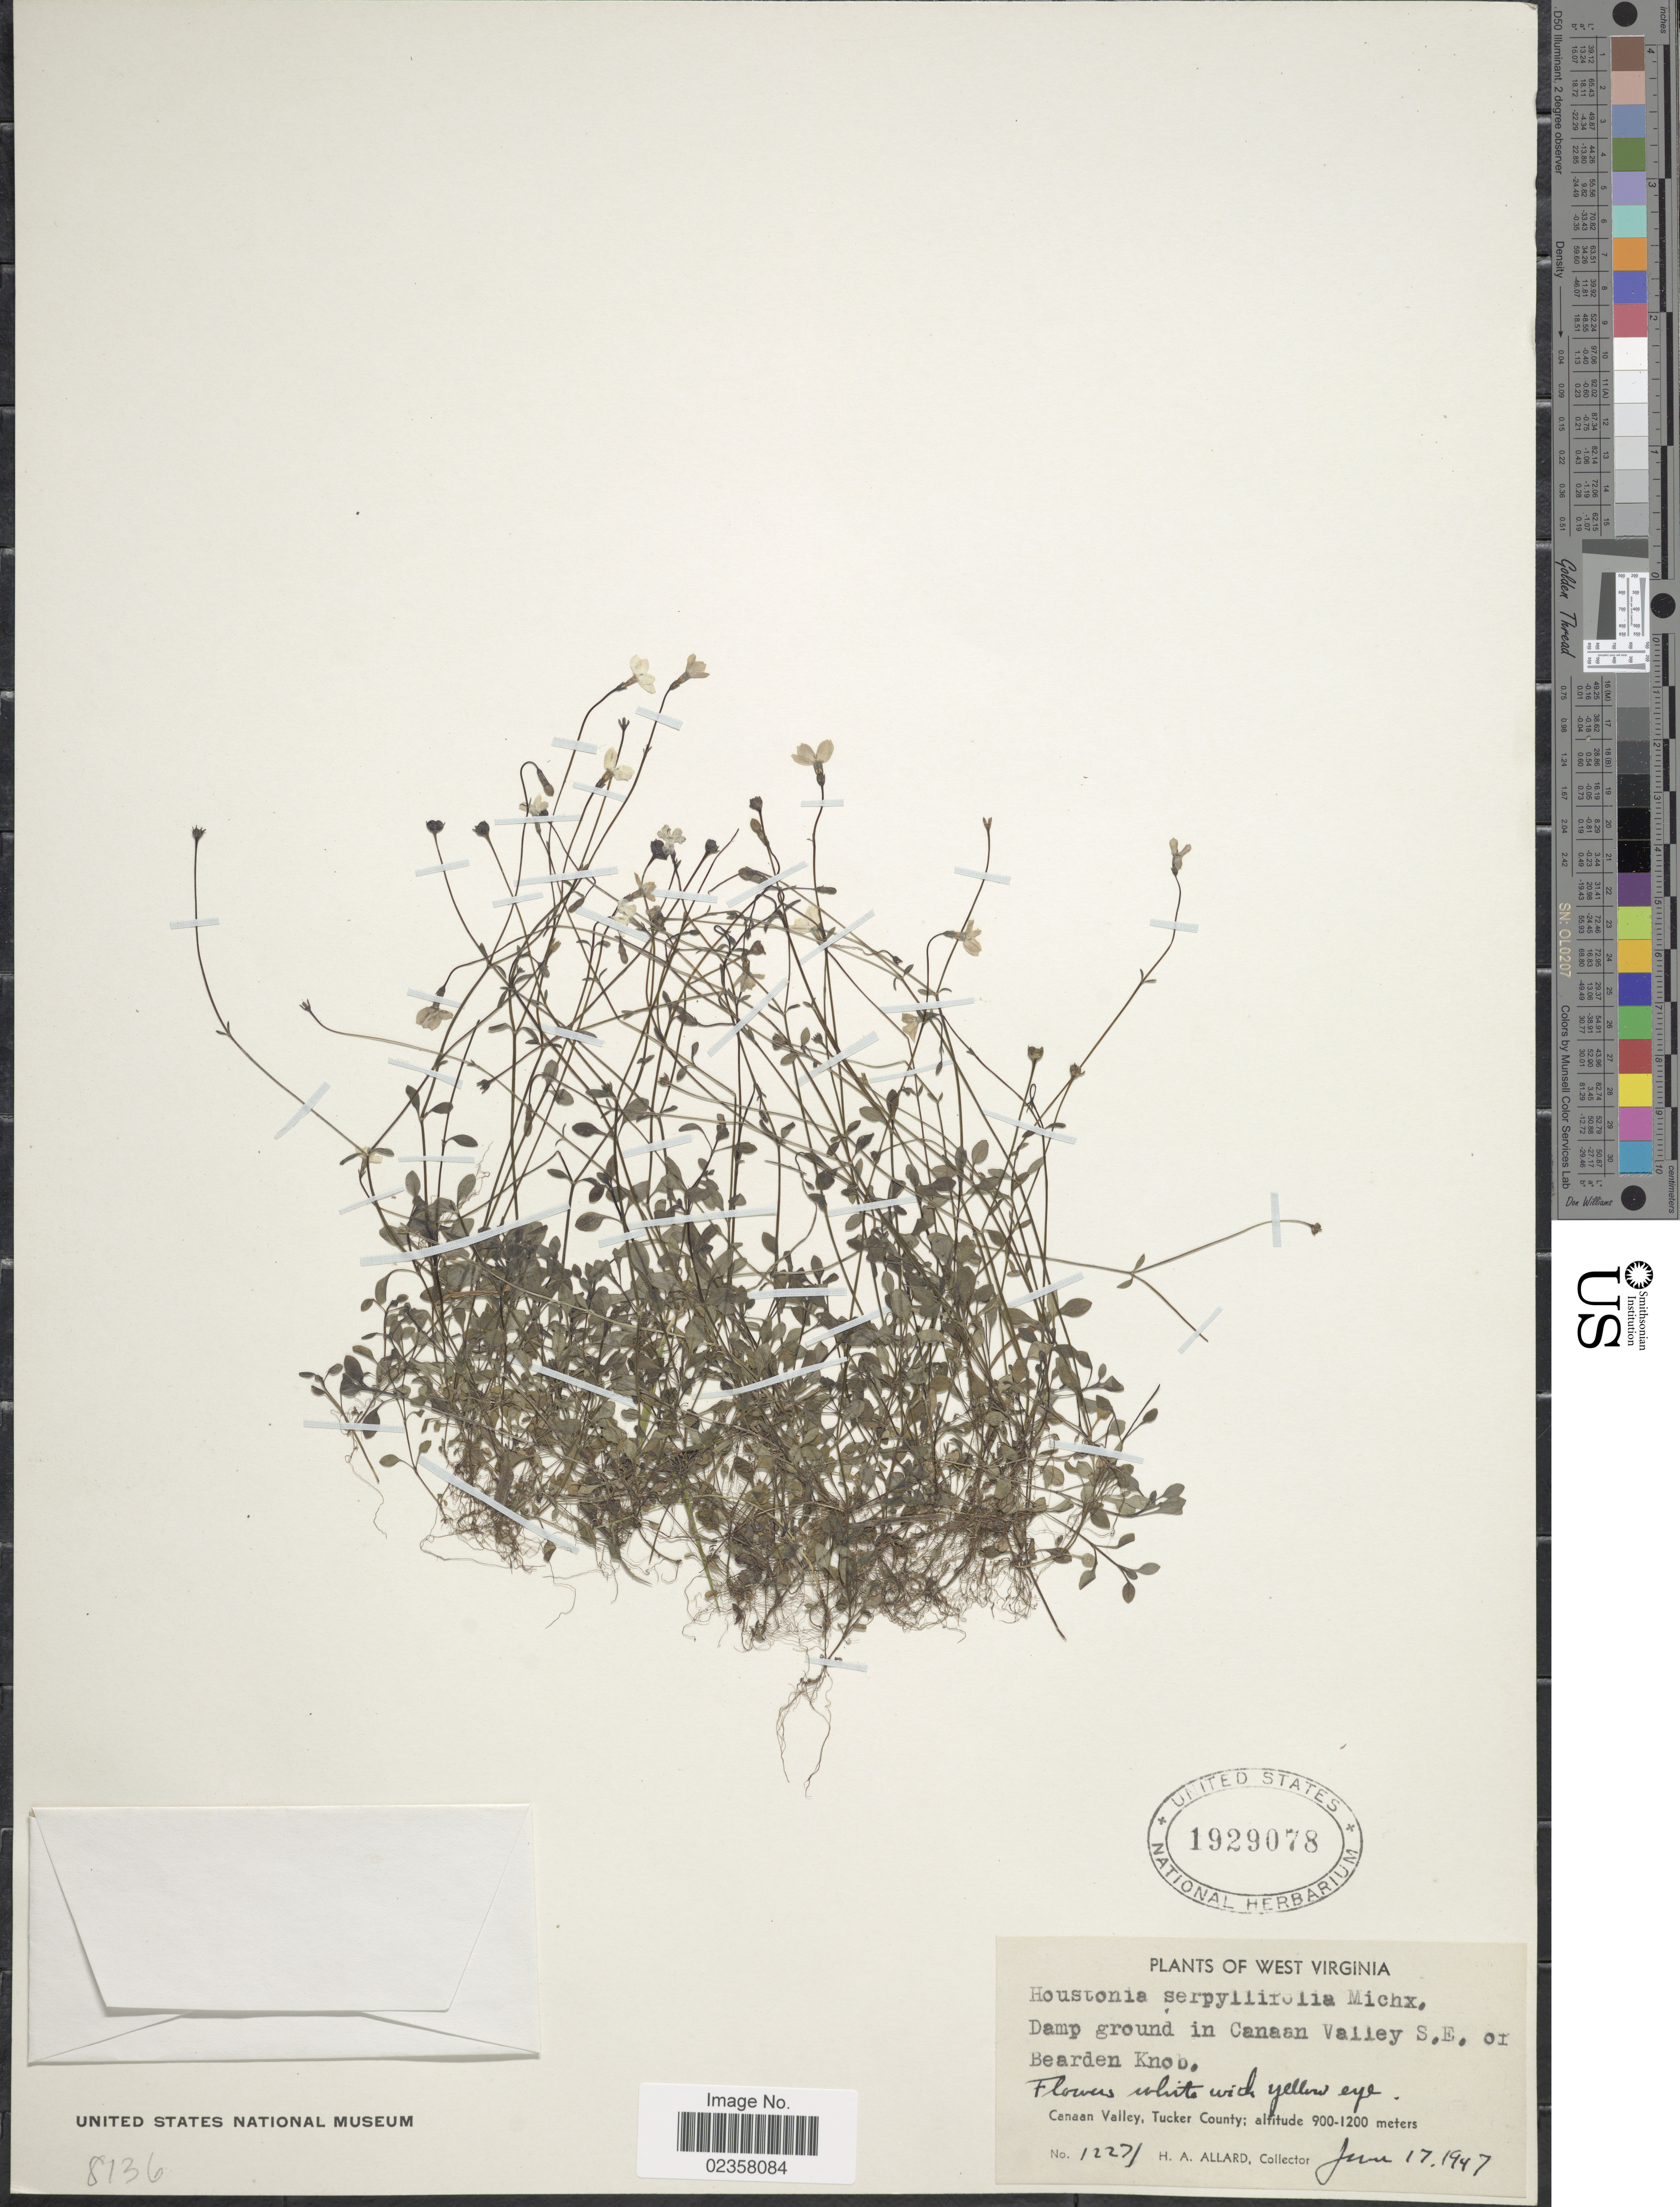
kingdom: Plantae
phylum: Tracheophyta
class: Magnoliopsida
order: Gentianales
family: Rubiaceae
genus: Houstonia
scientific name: Houstonia serpyllifolia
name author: Michx.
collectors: H. A. Allard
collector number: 12271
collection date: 1947-06-17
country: United States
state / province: West Virginia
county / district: Tucker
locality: Damp ground in Canaan Valley, S.E. of Bearden Knob, Canaan Valley.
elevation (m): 900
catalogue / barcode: US 1929078